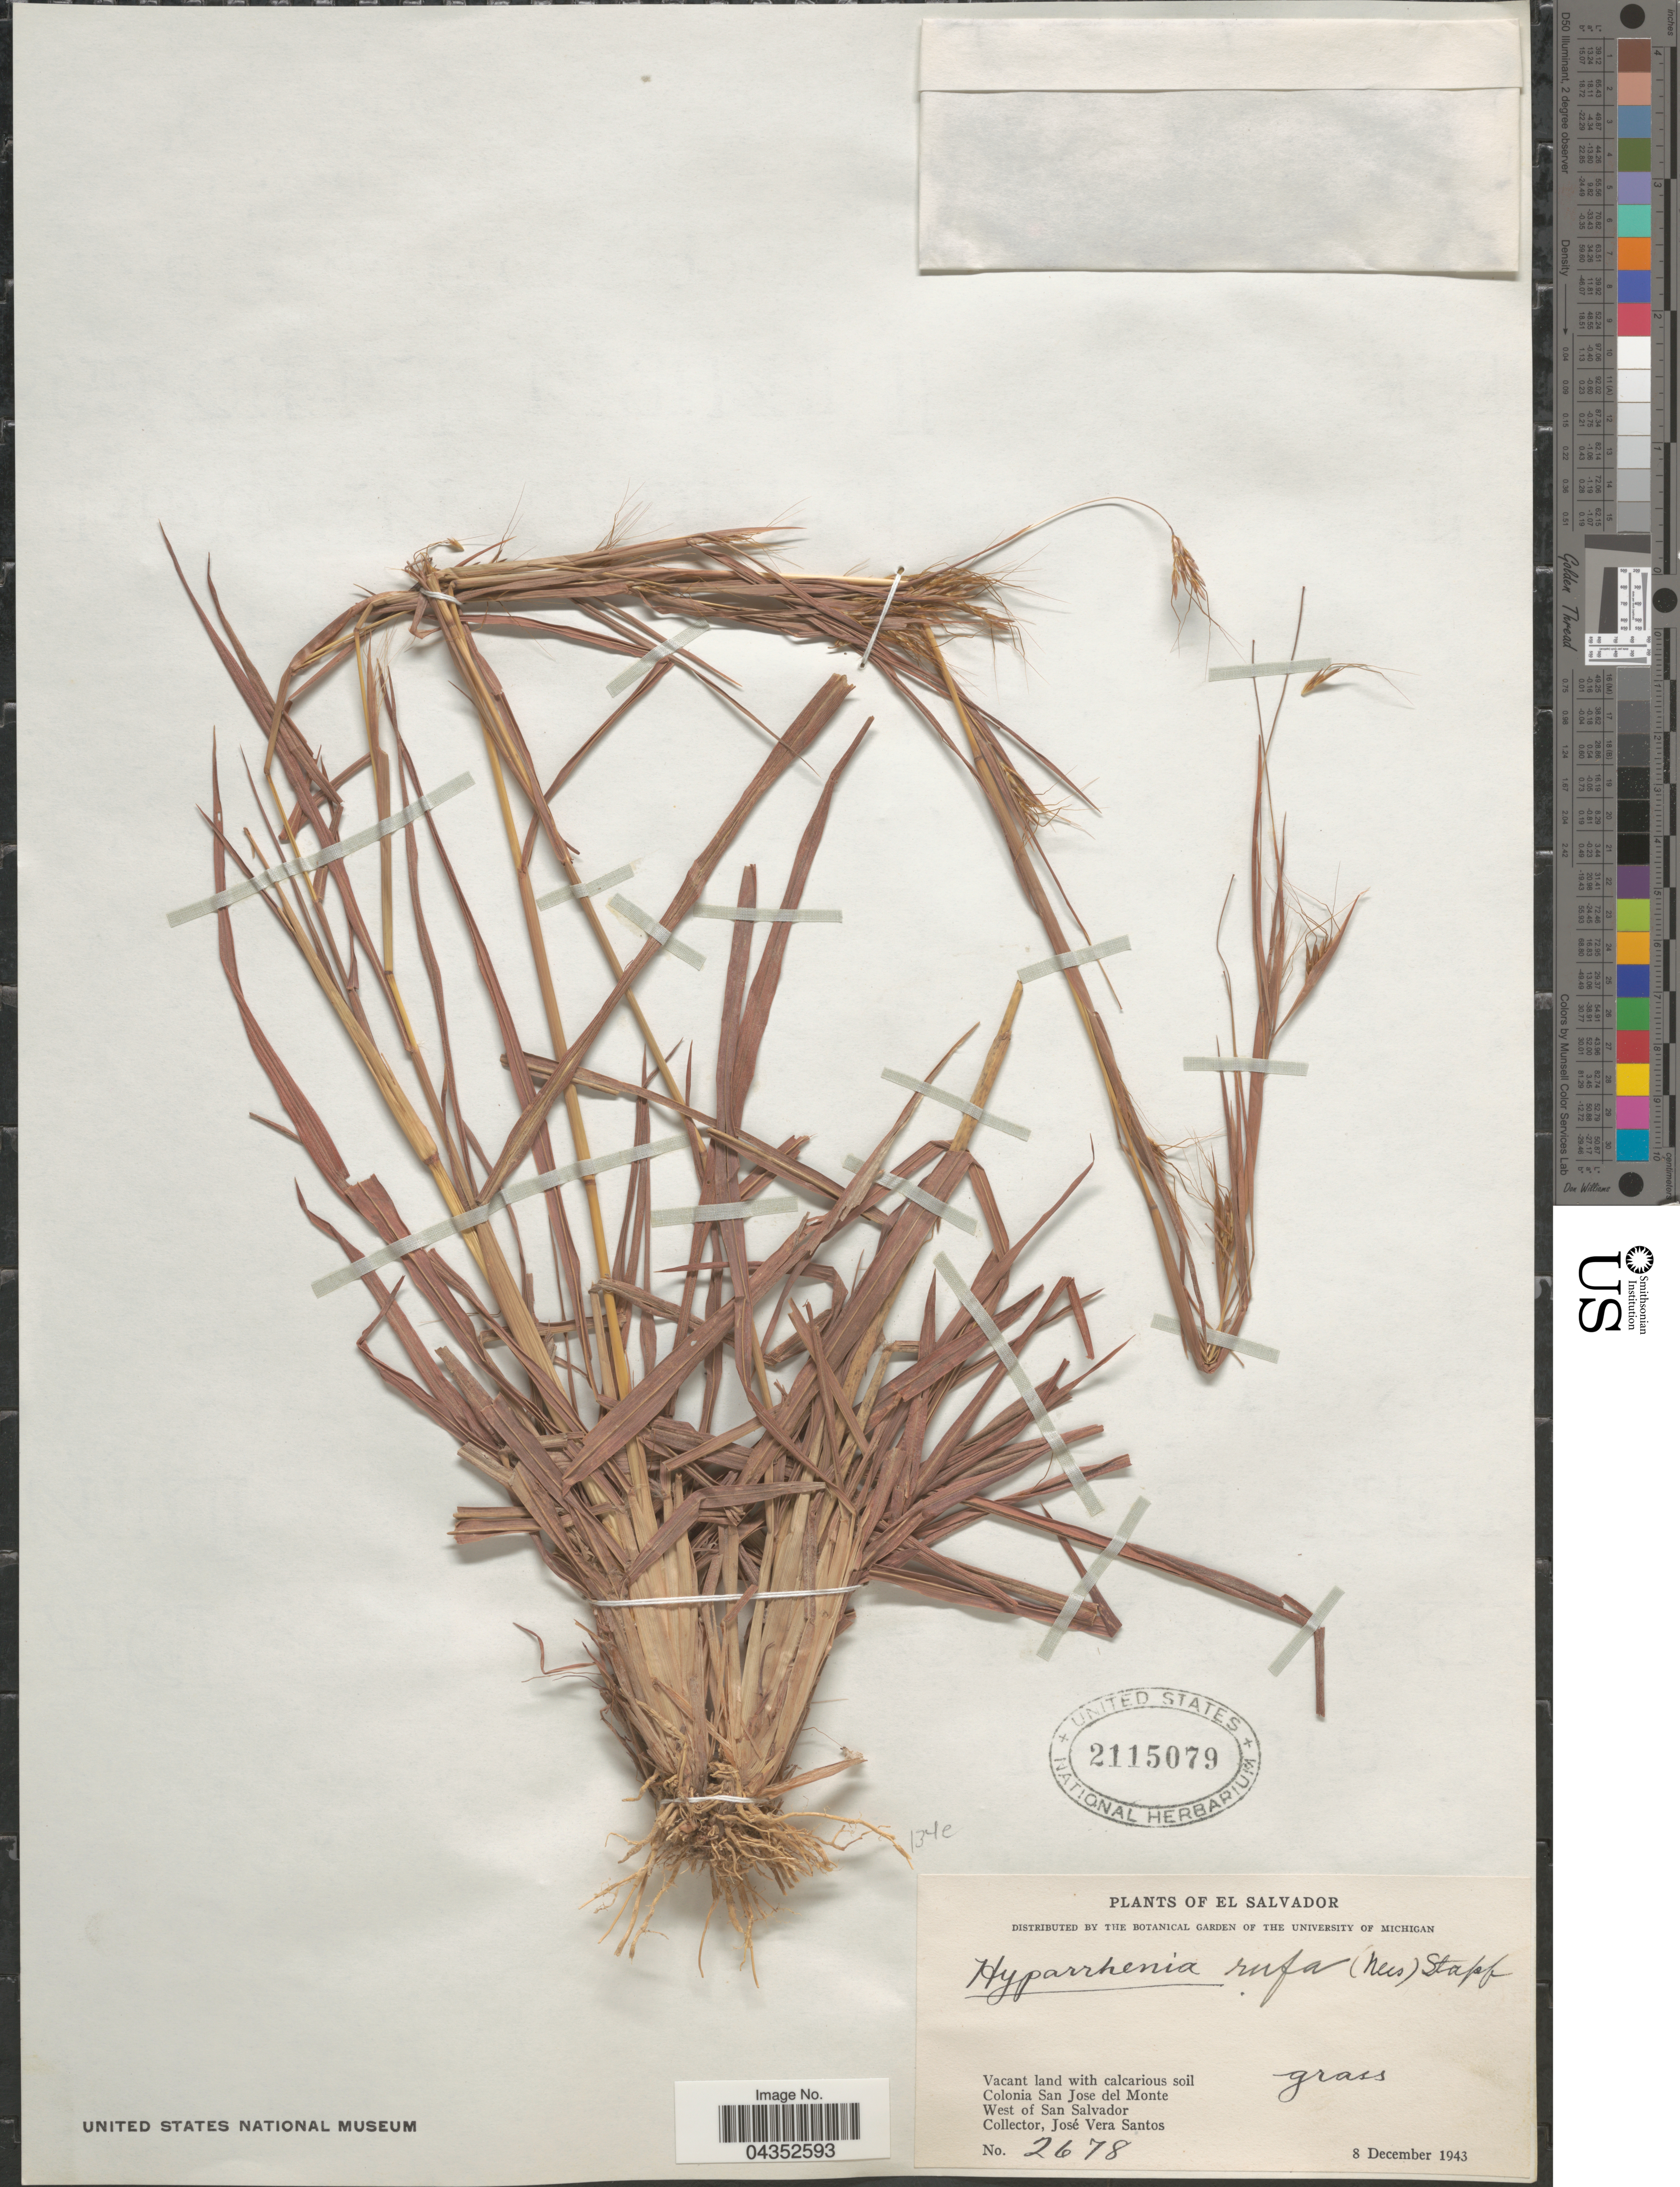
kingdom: Plantae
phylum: Tracheophyta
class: Liliopsida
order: Poales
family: Poaceae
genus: Hyparrhenia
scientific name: Hyparrhenia rufa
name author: (Nees) Stapf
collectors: J. V. Santos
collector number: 2678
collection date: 1943-12-08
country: El Salvador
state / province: San Salvador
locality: Vacant land with calcarious soil. Colonia San Jose del Monte. West of San Salvador.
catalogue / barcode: US 2115079